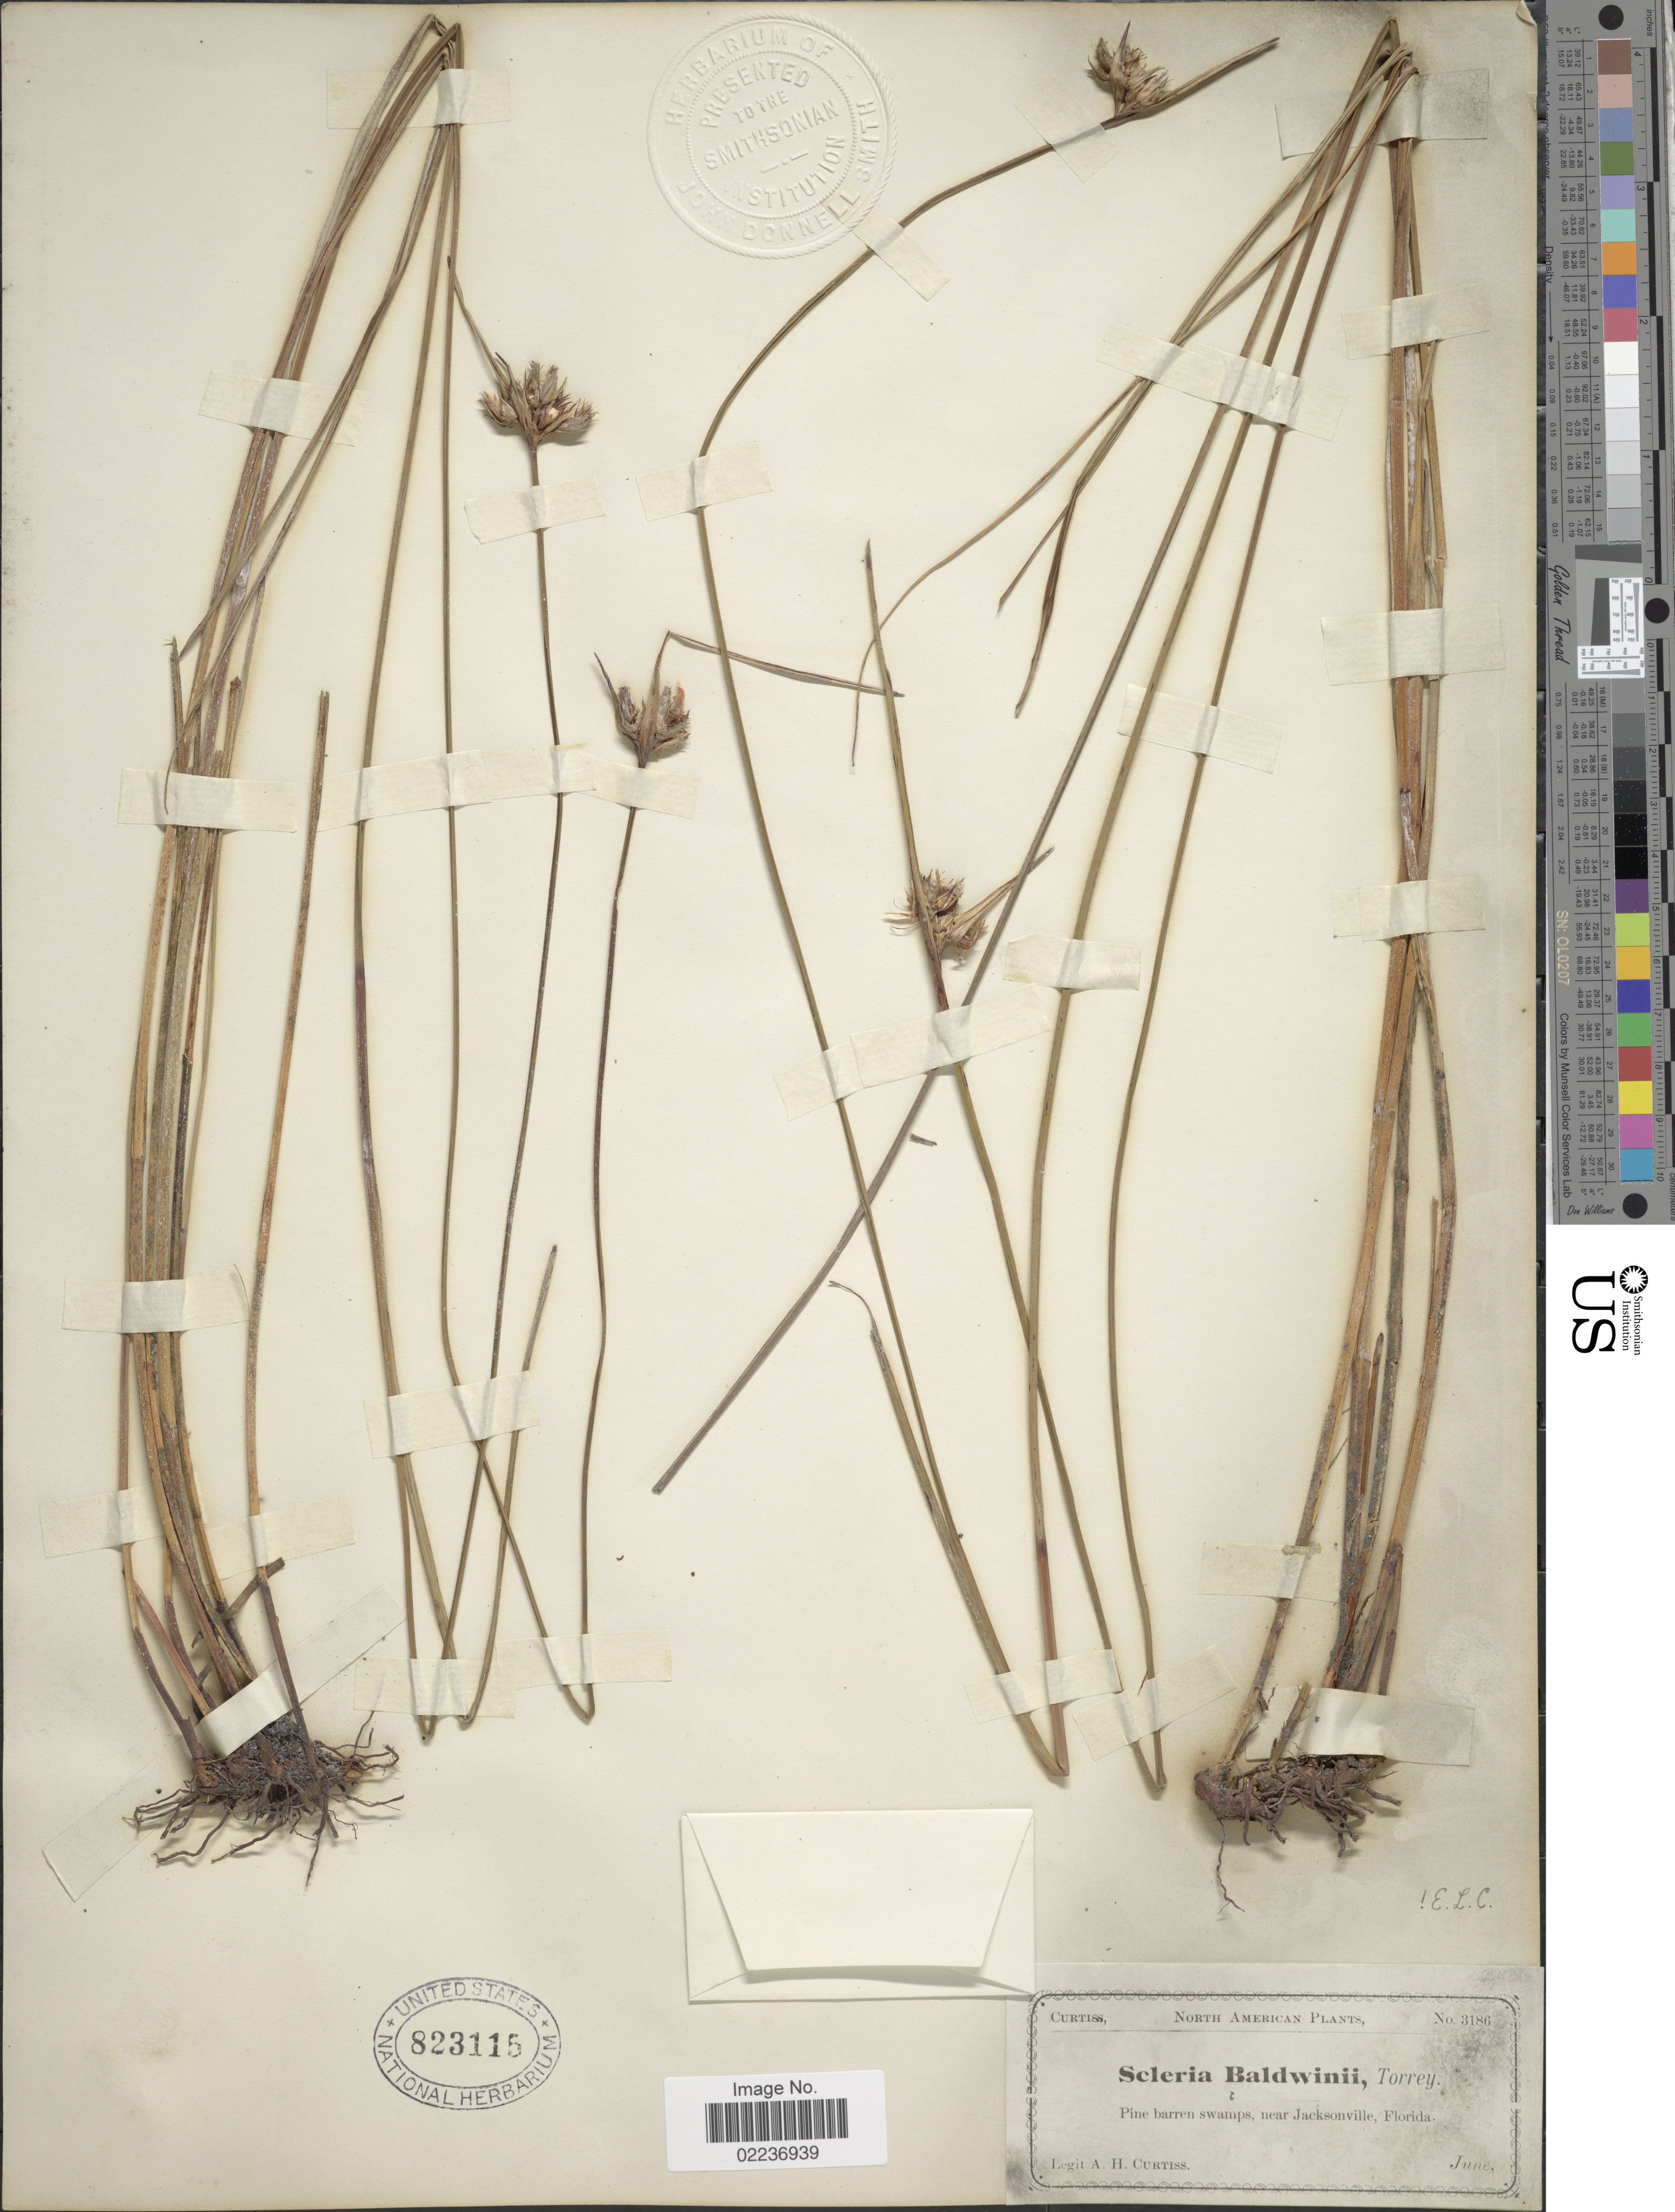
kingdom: Plantae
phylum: Tracheophyta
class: Liliopsida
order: Poales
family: Cyperaceae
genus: Scleria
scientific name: Scleria baldwinii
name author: (Torr.) Steud.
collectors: A. H. Curtiss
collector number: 3186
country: United States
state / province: Florida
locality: Pine barren swamps, near Jacksonville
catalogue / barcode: US 823115